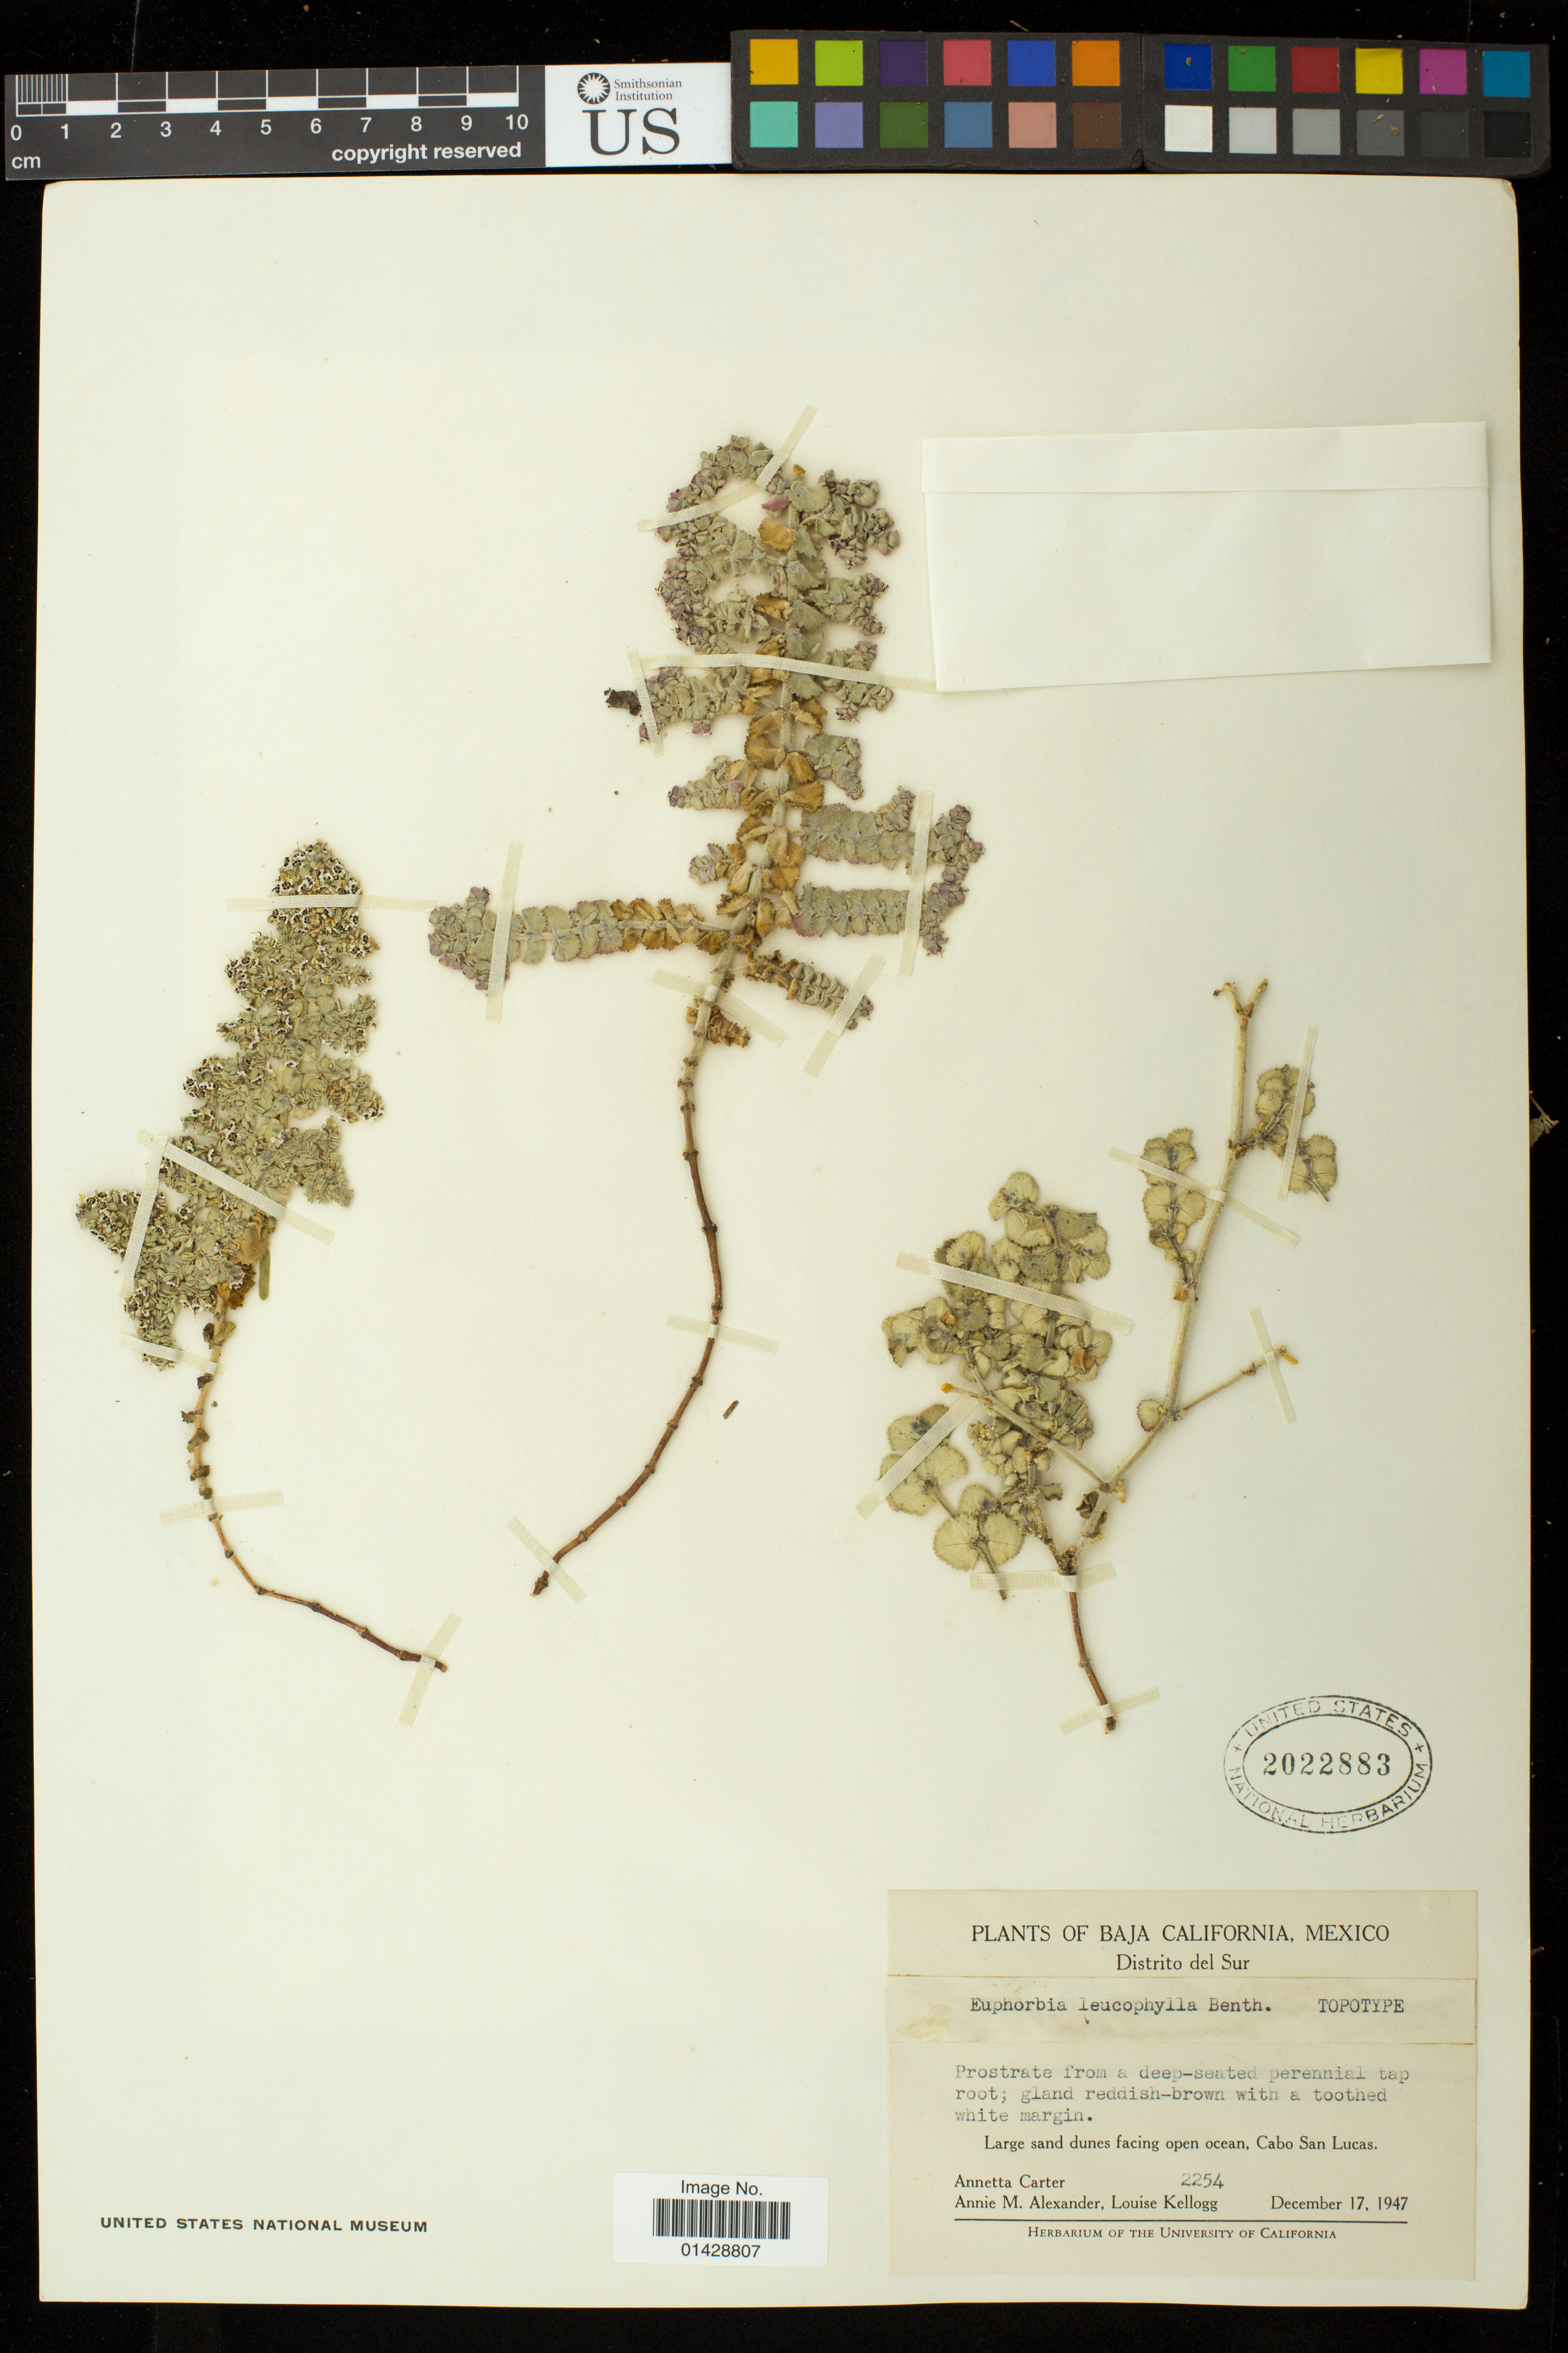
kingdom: Plantae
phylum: Tracheophyta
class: Magnoliopsida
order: Malpighiales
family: Euphorbiaceae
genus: Euphorbia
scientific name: Euphorbia leucophylla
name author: Benth.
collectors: A. Carter, A. M. Alexander & L. Kellogg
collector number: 2254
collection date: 1947-12-17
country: Mexico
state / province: Baja California Sur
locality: Large sand dunes facing open ocean, Cabo San Lucas.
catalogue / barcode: US 2022883